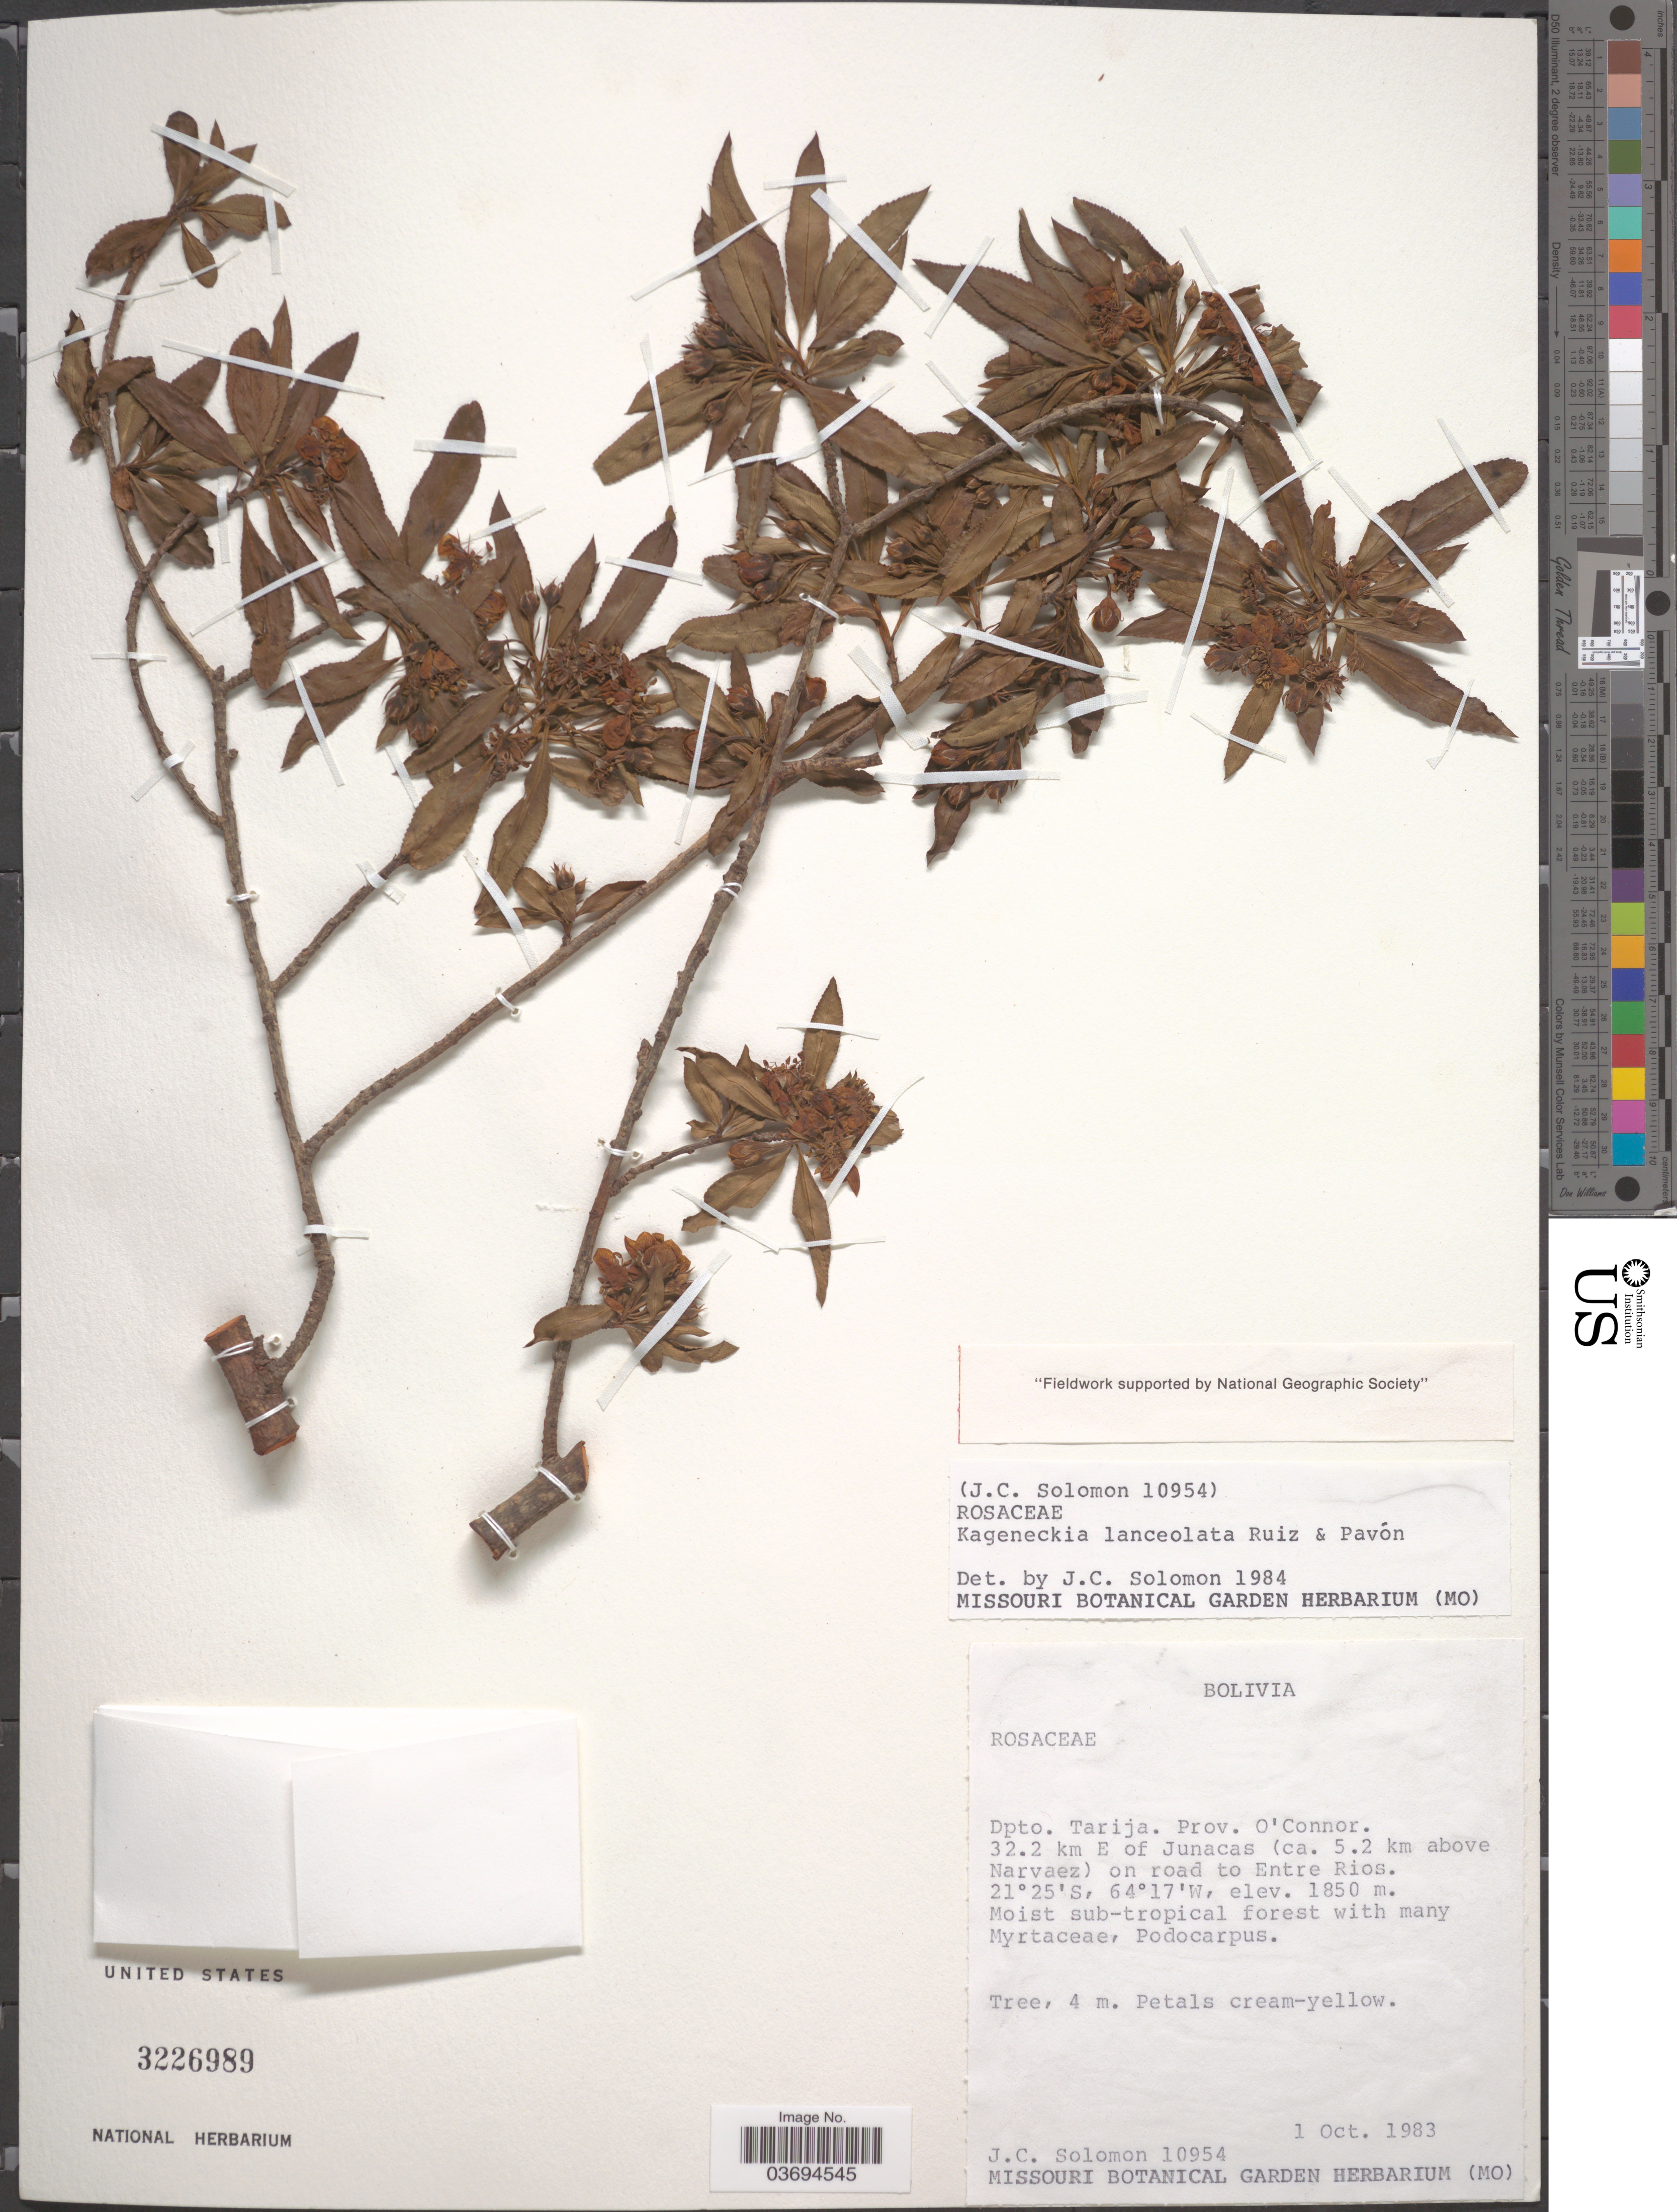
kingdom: Plantae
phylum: Tracheophyta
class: Magnoliopsida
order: Rosales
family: Rosaceae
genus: Kageneckia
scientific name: Kageneckia lanceolata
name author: Ruiz & Pav.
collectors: J. C. Solomon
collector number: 10954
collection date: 1983-10-01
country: Bolivia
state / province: Tarija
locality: Dpto. Tarija. Prov. O'Connor. 32.2 km E of Junacas (ca. 5.2 km above Narvaez) on road to Entre Rios.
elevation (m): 1850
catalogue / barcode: US 3226989